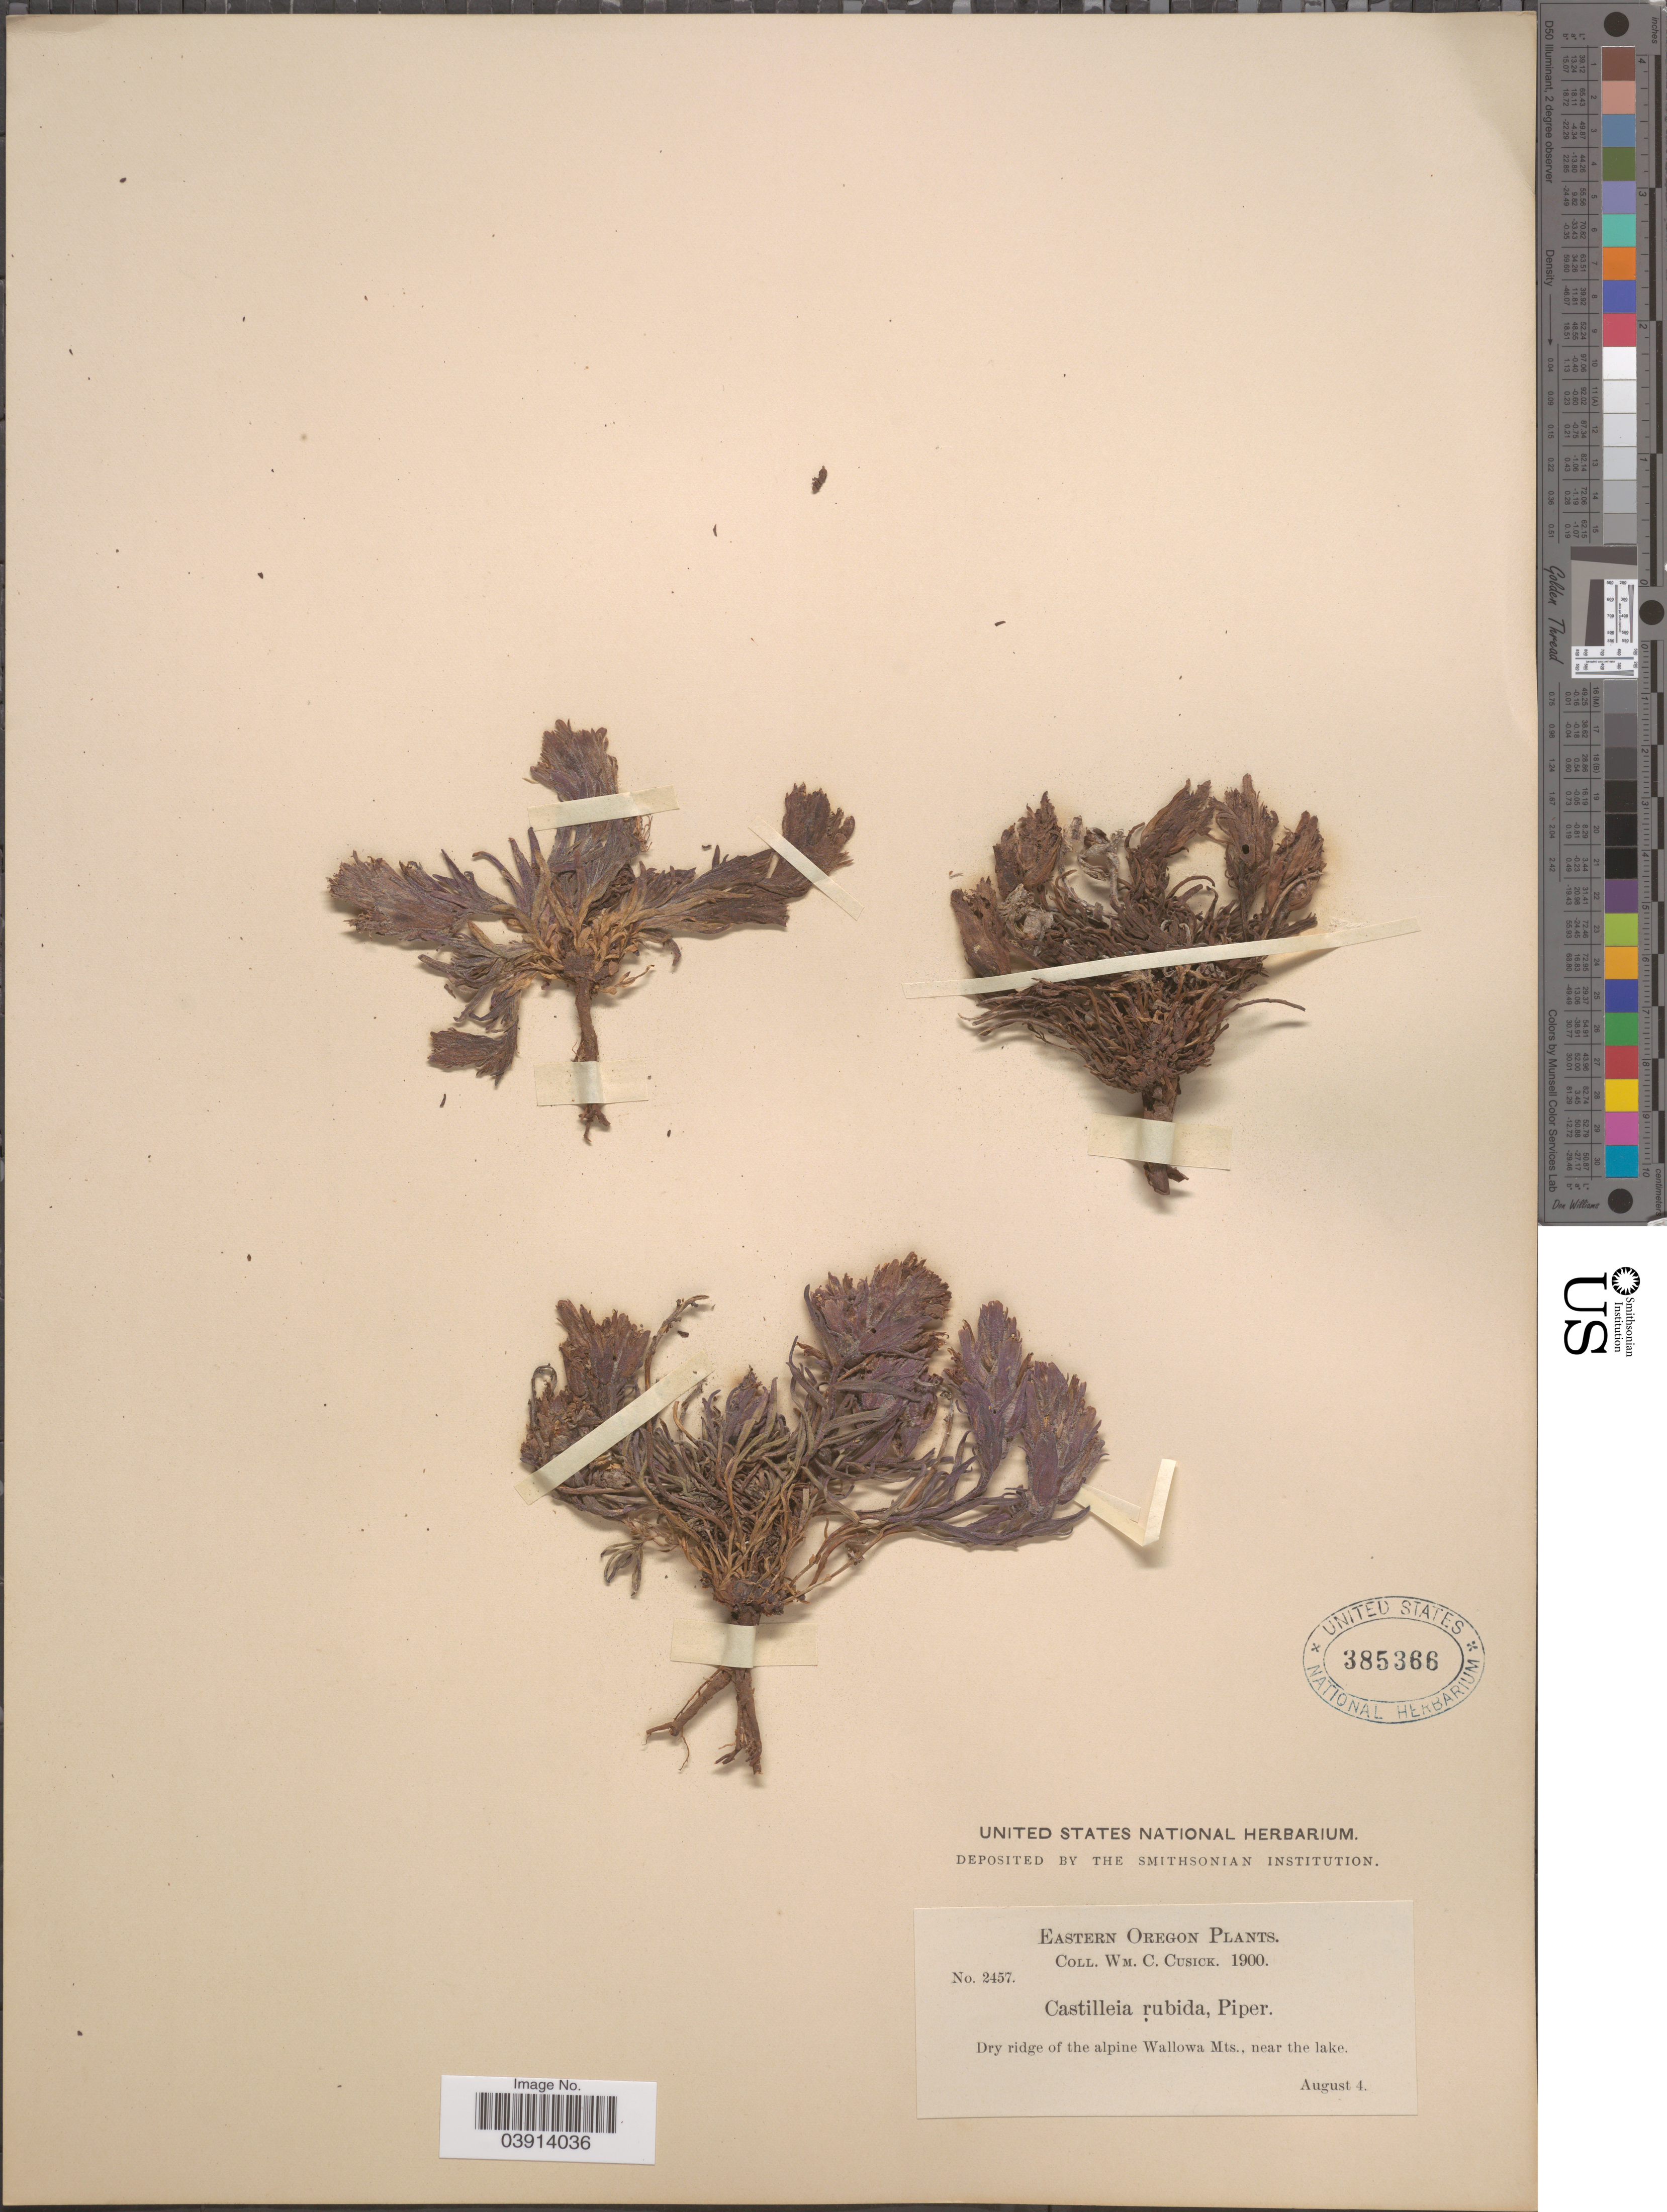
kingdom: Plantae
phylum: Tracheophyta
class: Magnoliopsida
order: Lamiales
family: Orobanchaceae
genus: Castilleja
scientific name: Castilleja rubida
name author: Piper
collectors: W. C. Cusick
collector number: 2457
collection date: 1900-08-04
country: United States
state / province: Oregon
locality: Eastern Oregon. Dry ridge of the alpine Wallowa Mts., near the lake.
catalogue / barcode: US 385366